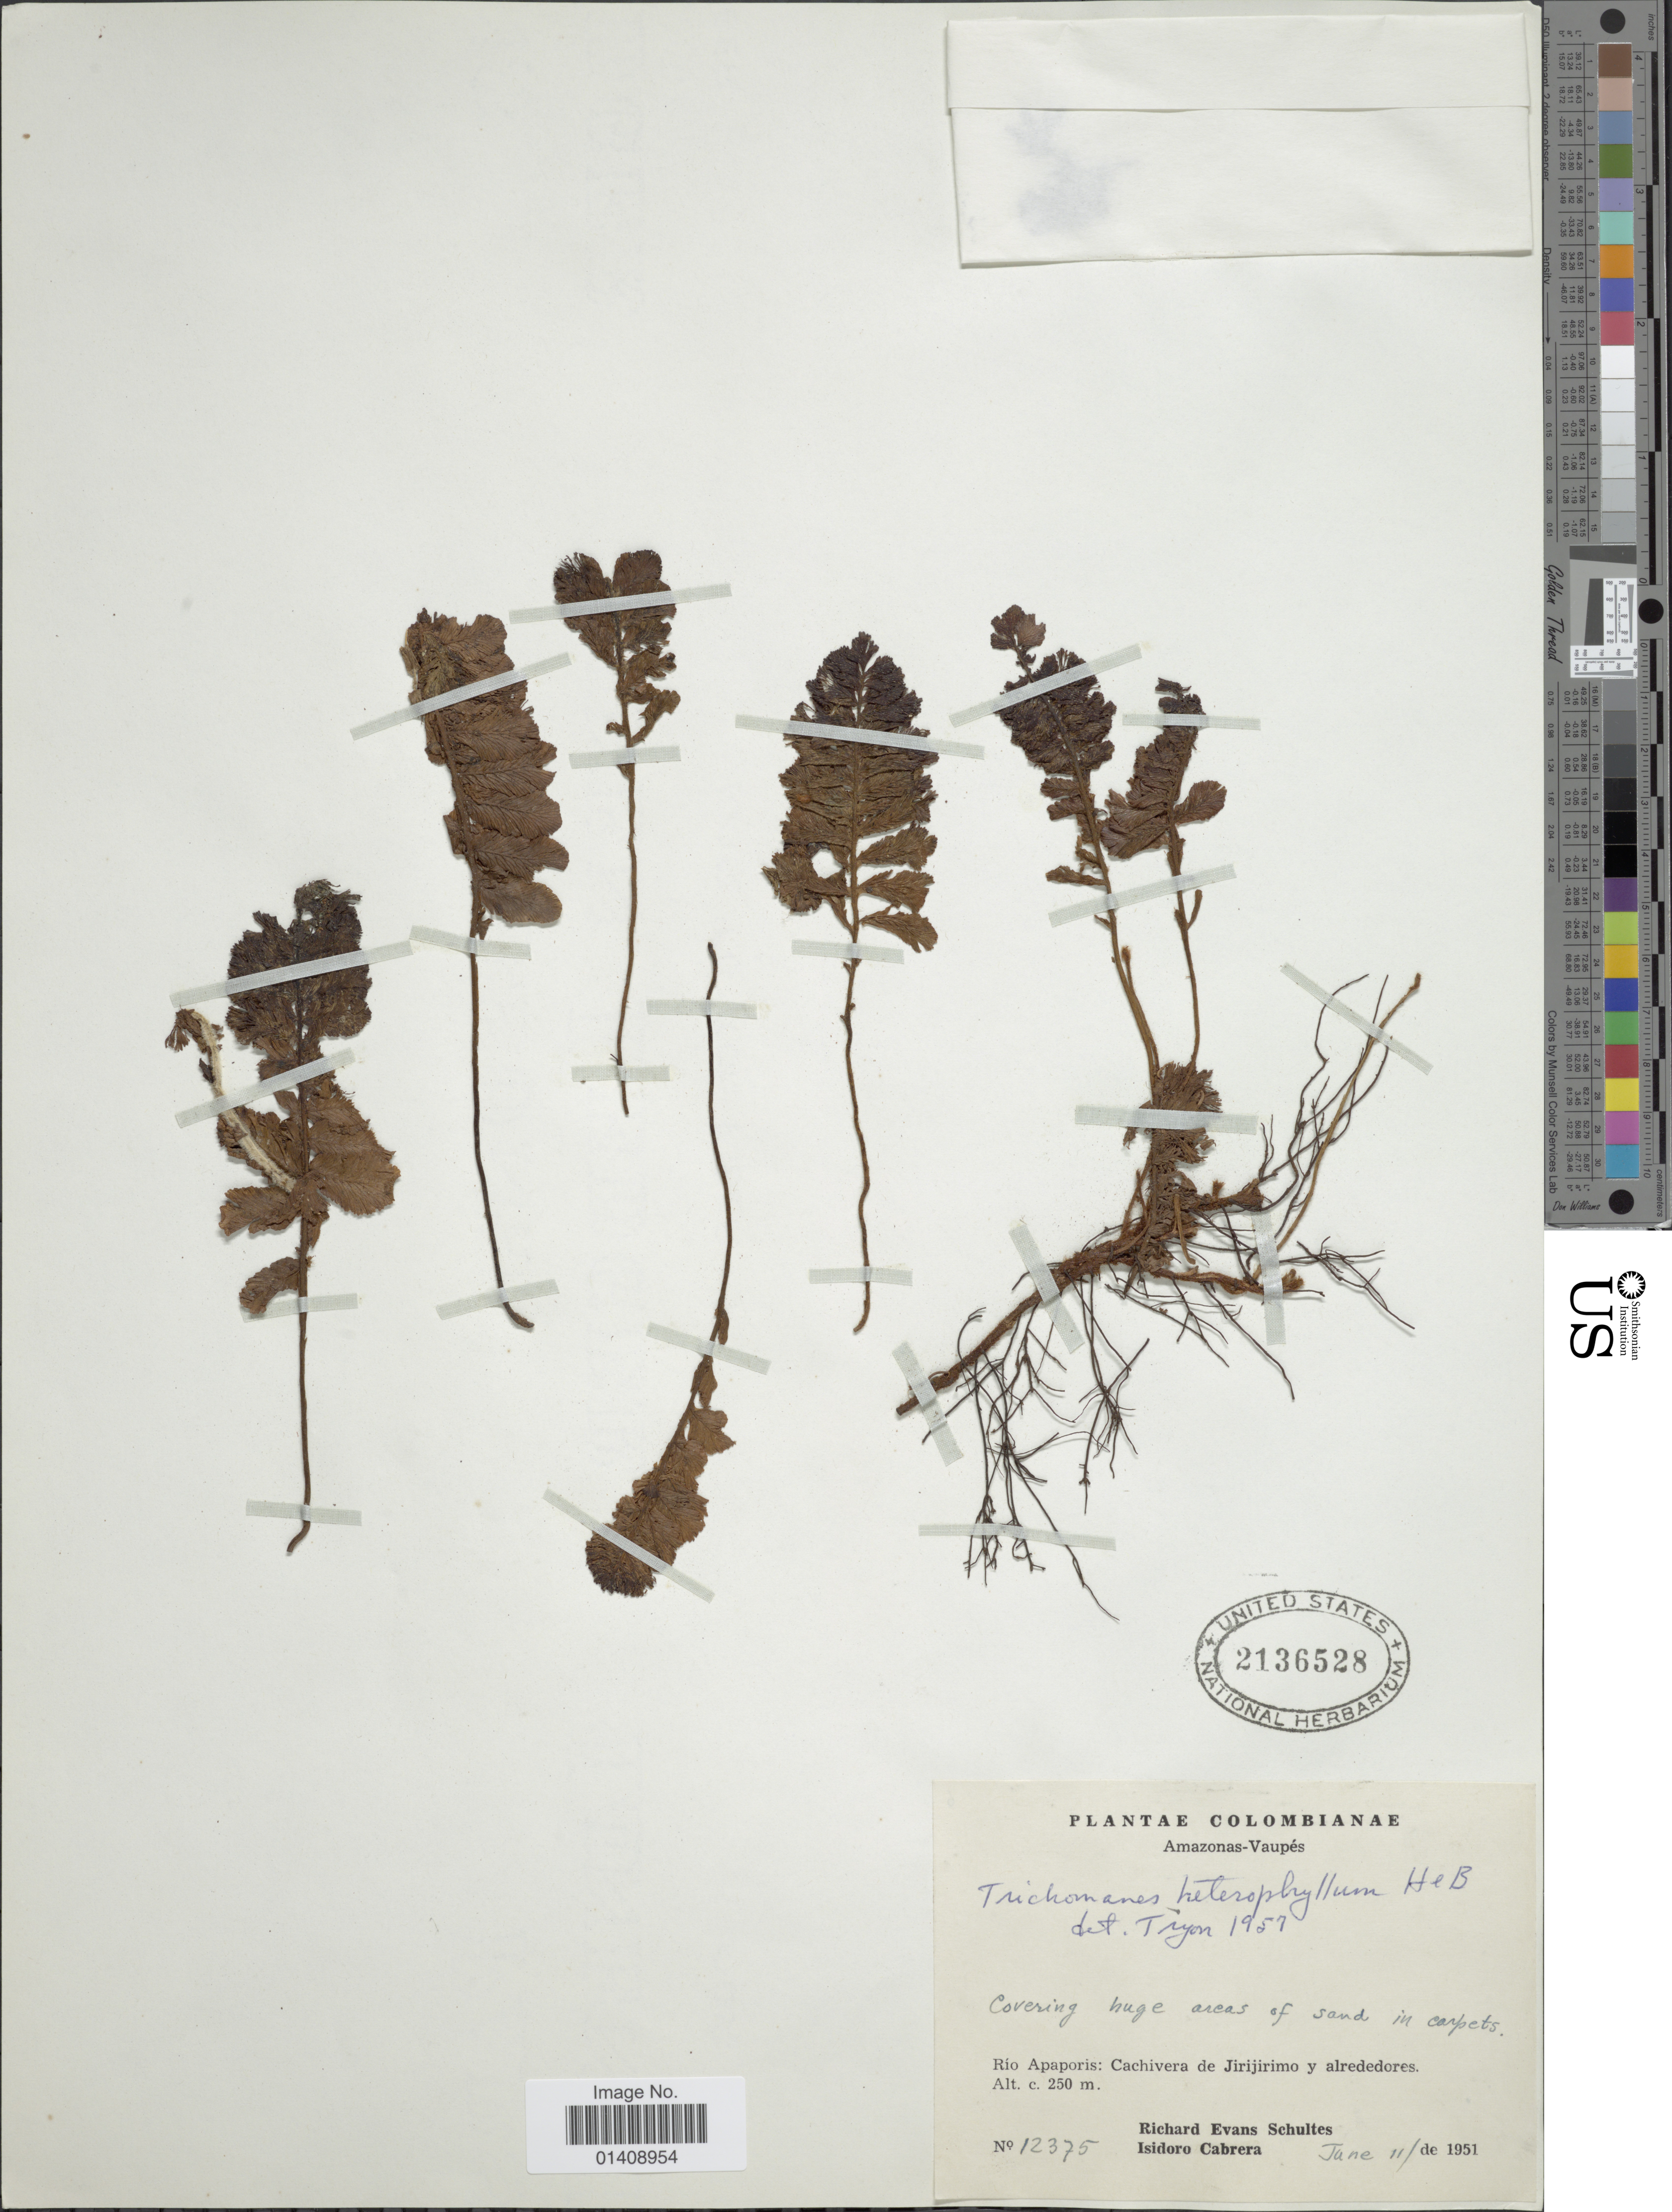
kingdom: Plantae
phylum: Tracheophyta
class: Polypodiopsida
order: Hymenophyllales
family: Hymenophyllaceae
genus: Trichomanes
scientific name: Trichomanes humboldtii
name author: (Bosch) Lellinger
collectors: R. E. Schultes & I. Cabrera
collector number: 12375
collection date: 1951-06-11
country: Colombia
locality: Amazonas-Vaupés. Rio Apaporis: Chachivera de Jirijirimo y alrededores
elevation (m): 250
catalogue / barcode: US 2136528